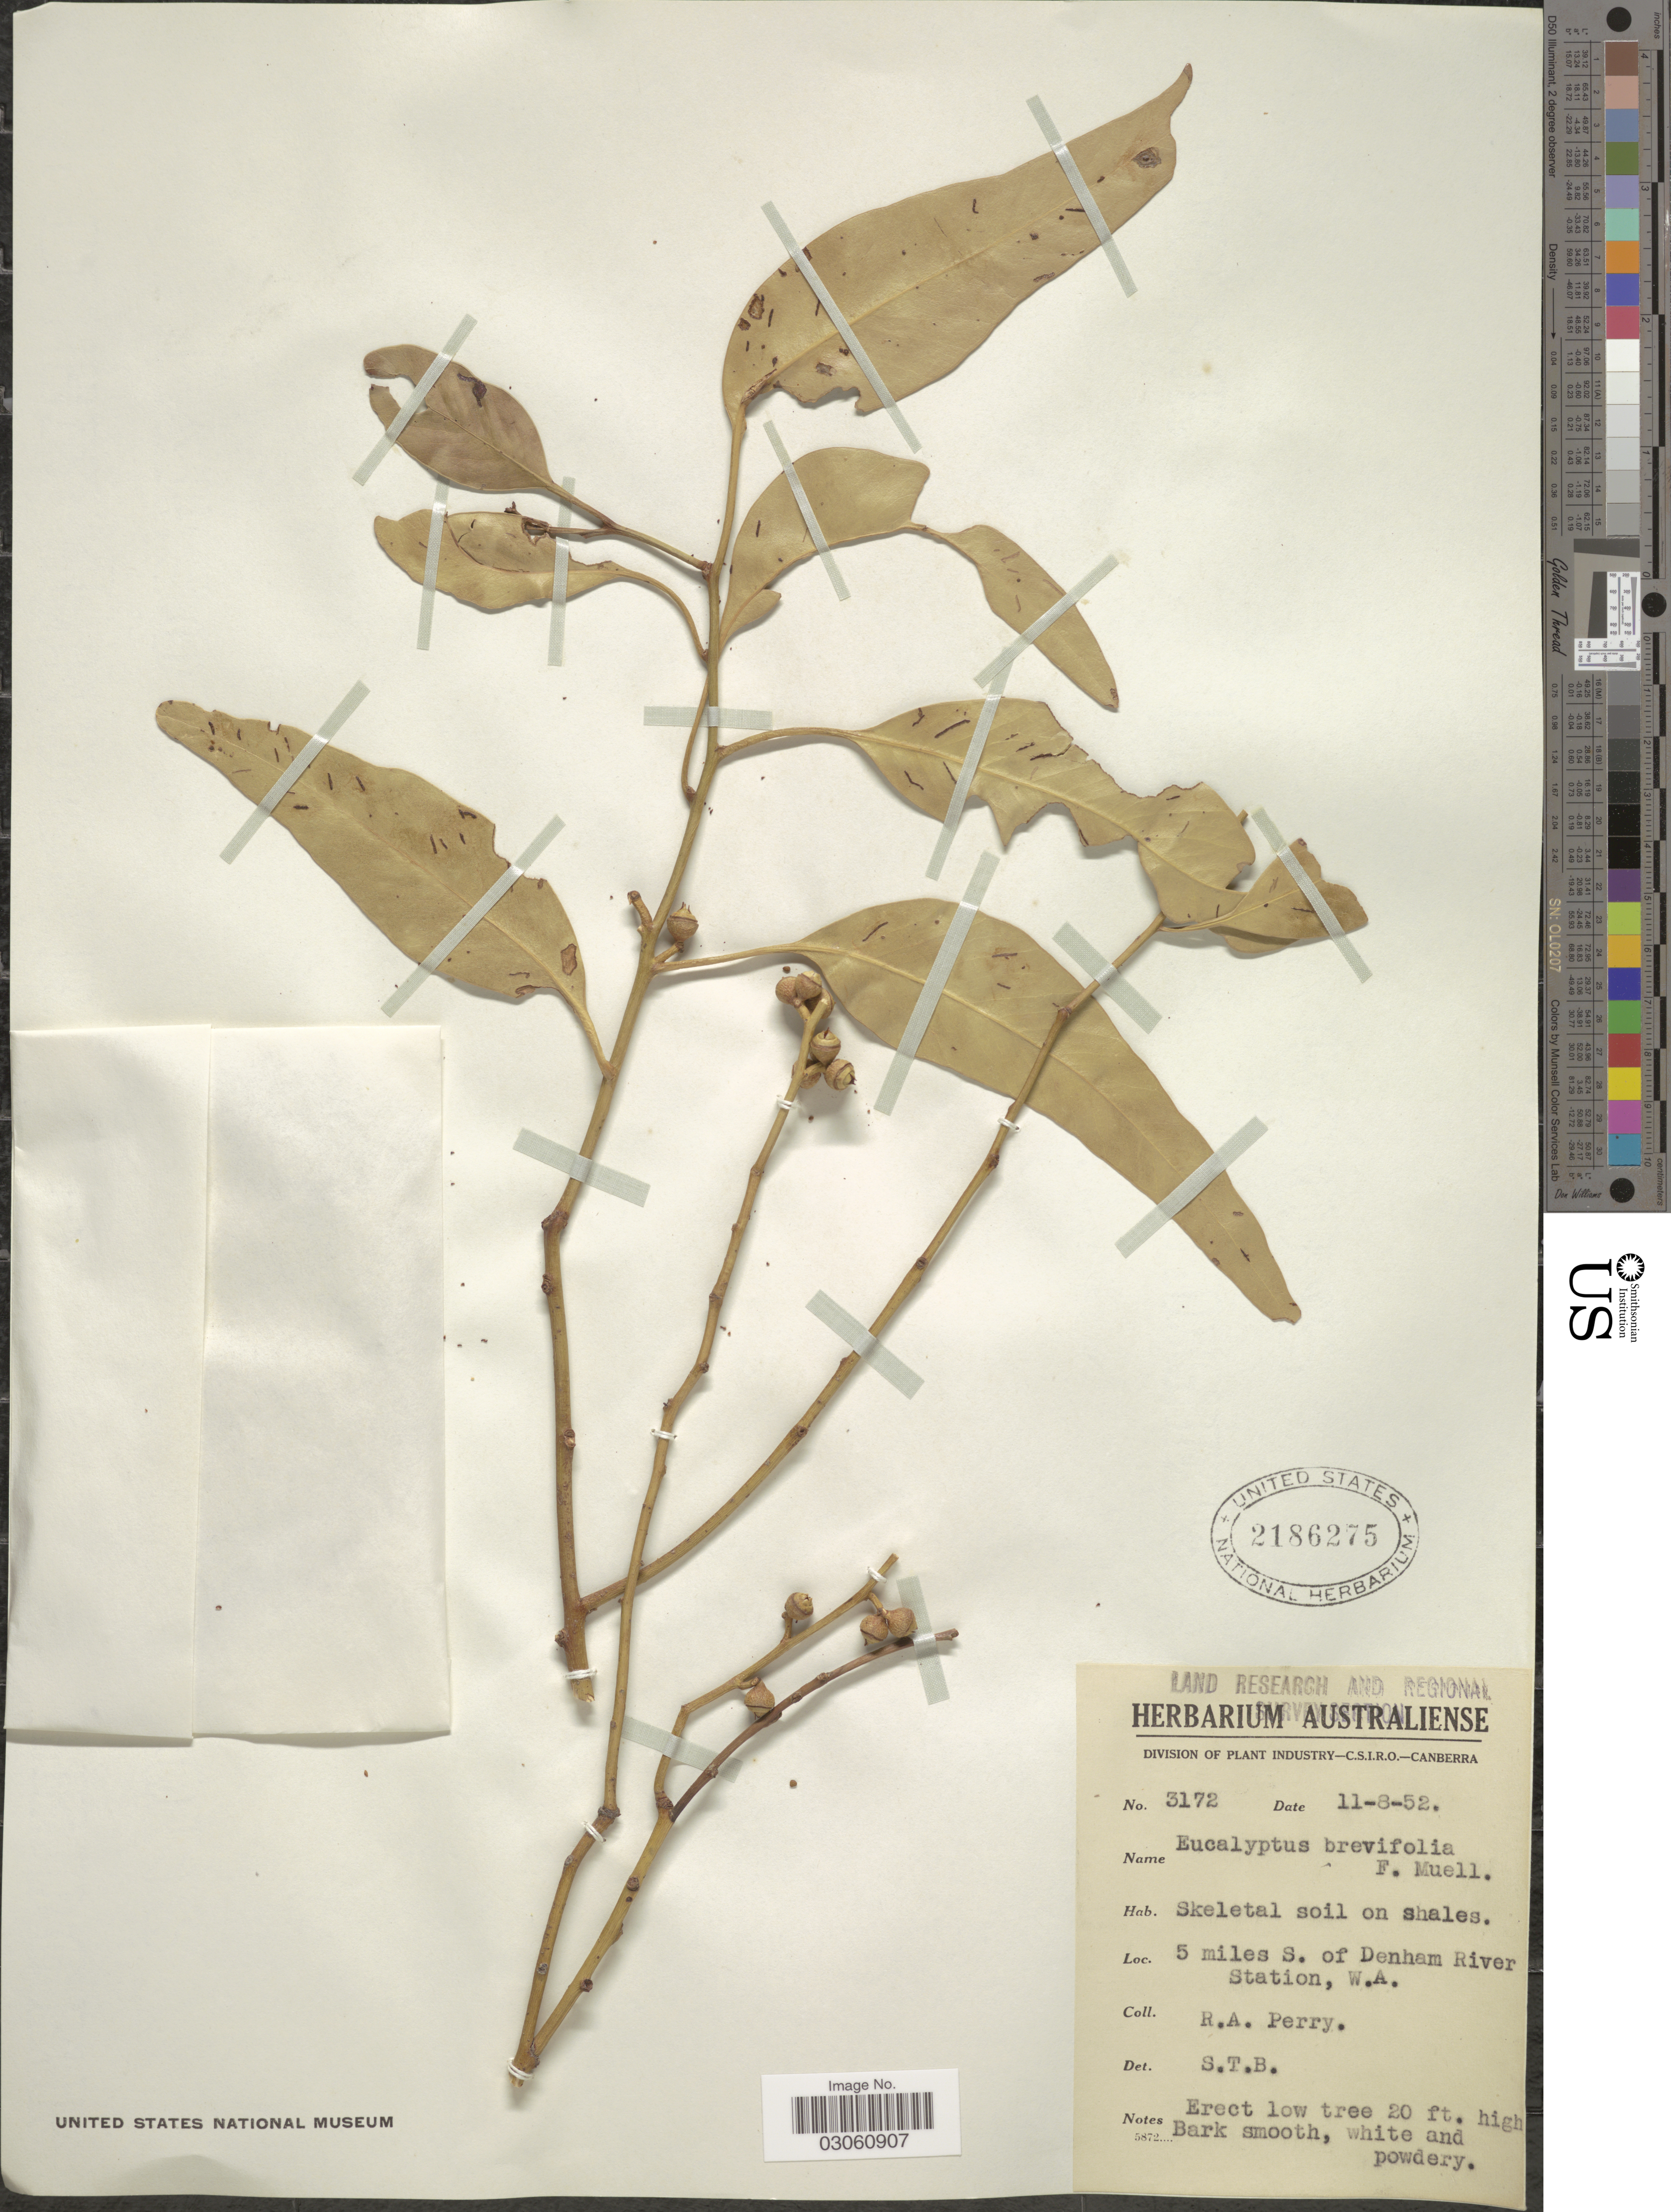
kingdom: Plantae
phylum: Tracheophyta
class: Magnoliopsida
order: Myrtales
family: Myrtaceae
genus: Eucalyptus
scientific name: Eucalyptus brevifolia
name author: F. Muell.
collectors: Perry, R. A.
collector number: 3172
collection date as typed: Transcribed d/m/y: 11/8/52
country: Australia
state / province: Western Australia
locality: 5 miles S. of Denham River Station, W.A.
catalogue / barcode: US 2186275